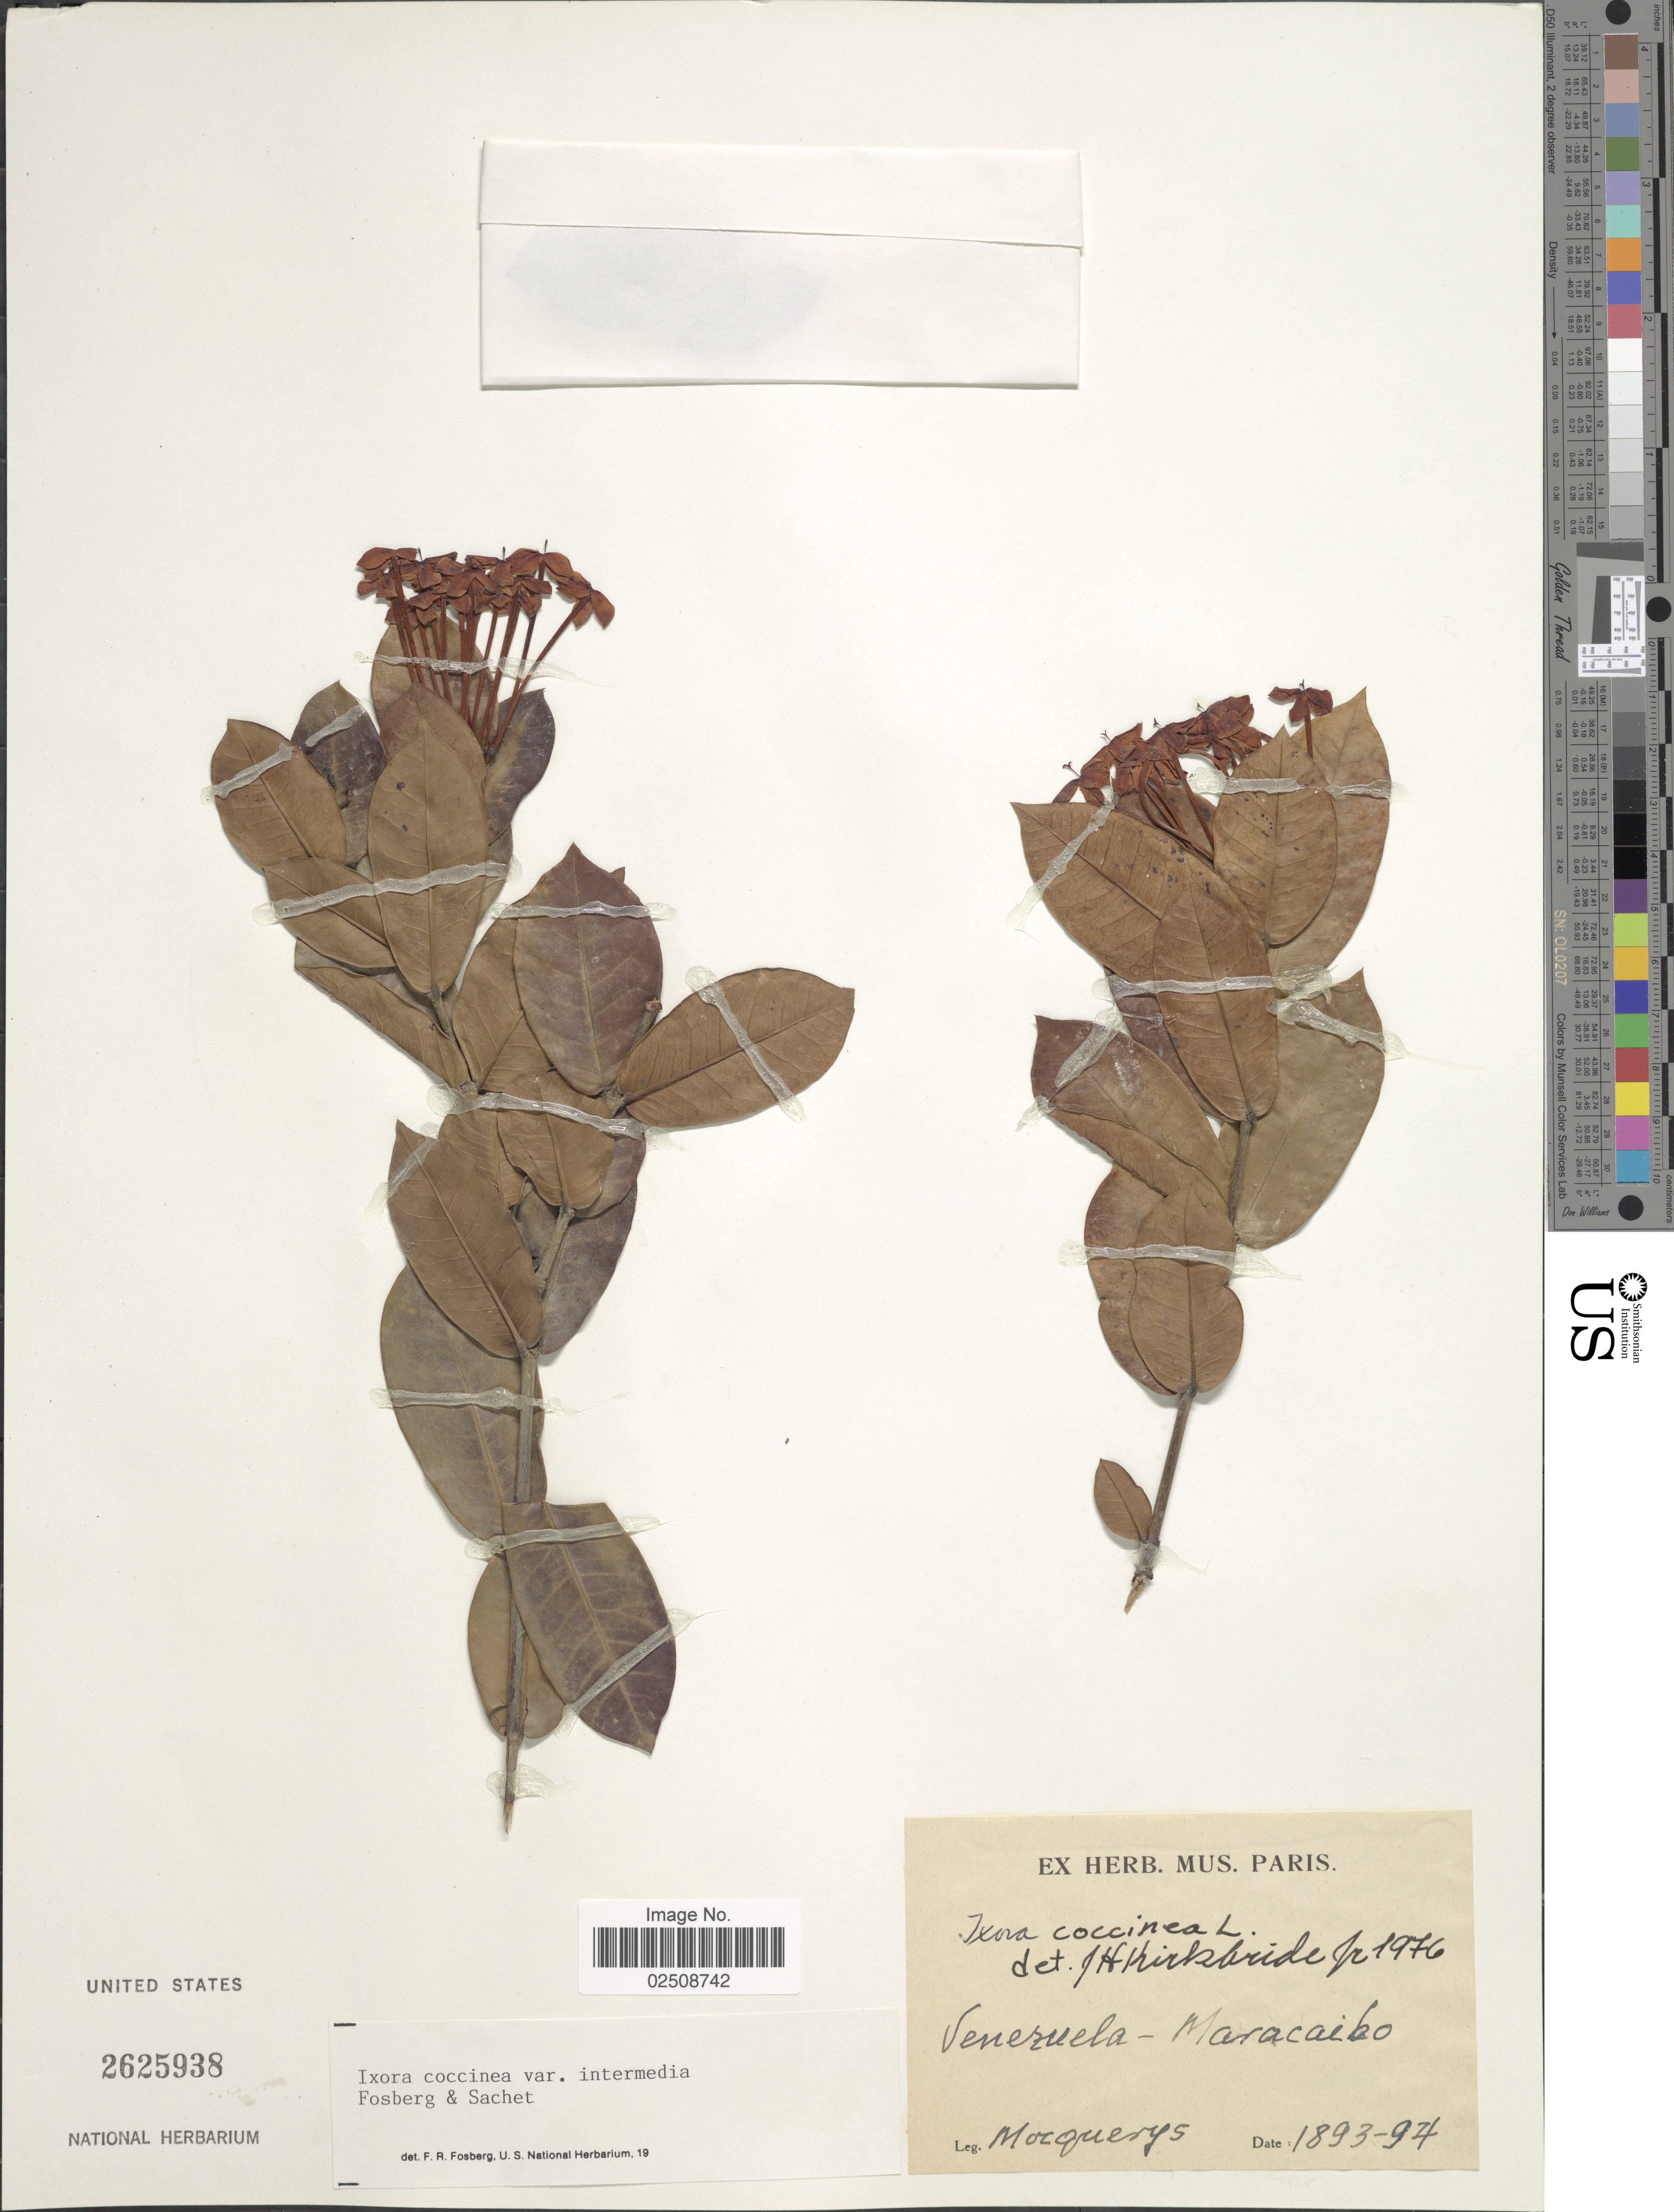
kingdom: Plantae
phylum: Tracheophyta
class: Magnoliopsida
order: Gentianales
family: Rubiaceae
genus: Ixora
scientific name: Ixora coccinea var. intermedia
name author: Fosberg & Sachet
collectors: A. Mocquerys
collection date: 1893/1894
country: Venezuela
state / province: Zulia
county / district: Maracaibo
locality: Maracaibo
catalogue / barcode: US 2625938